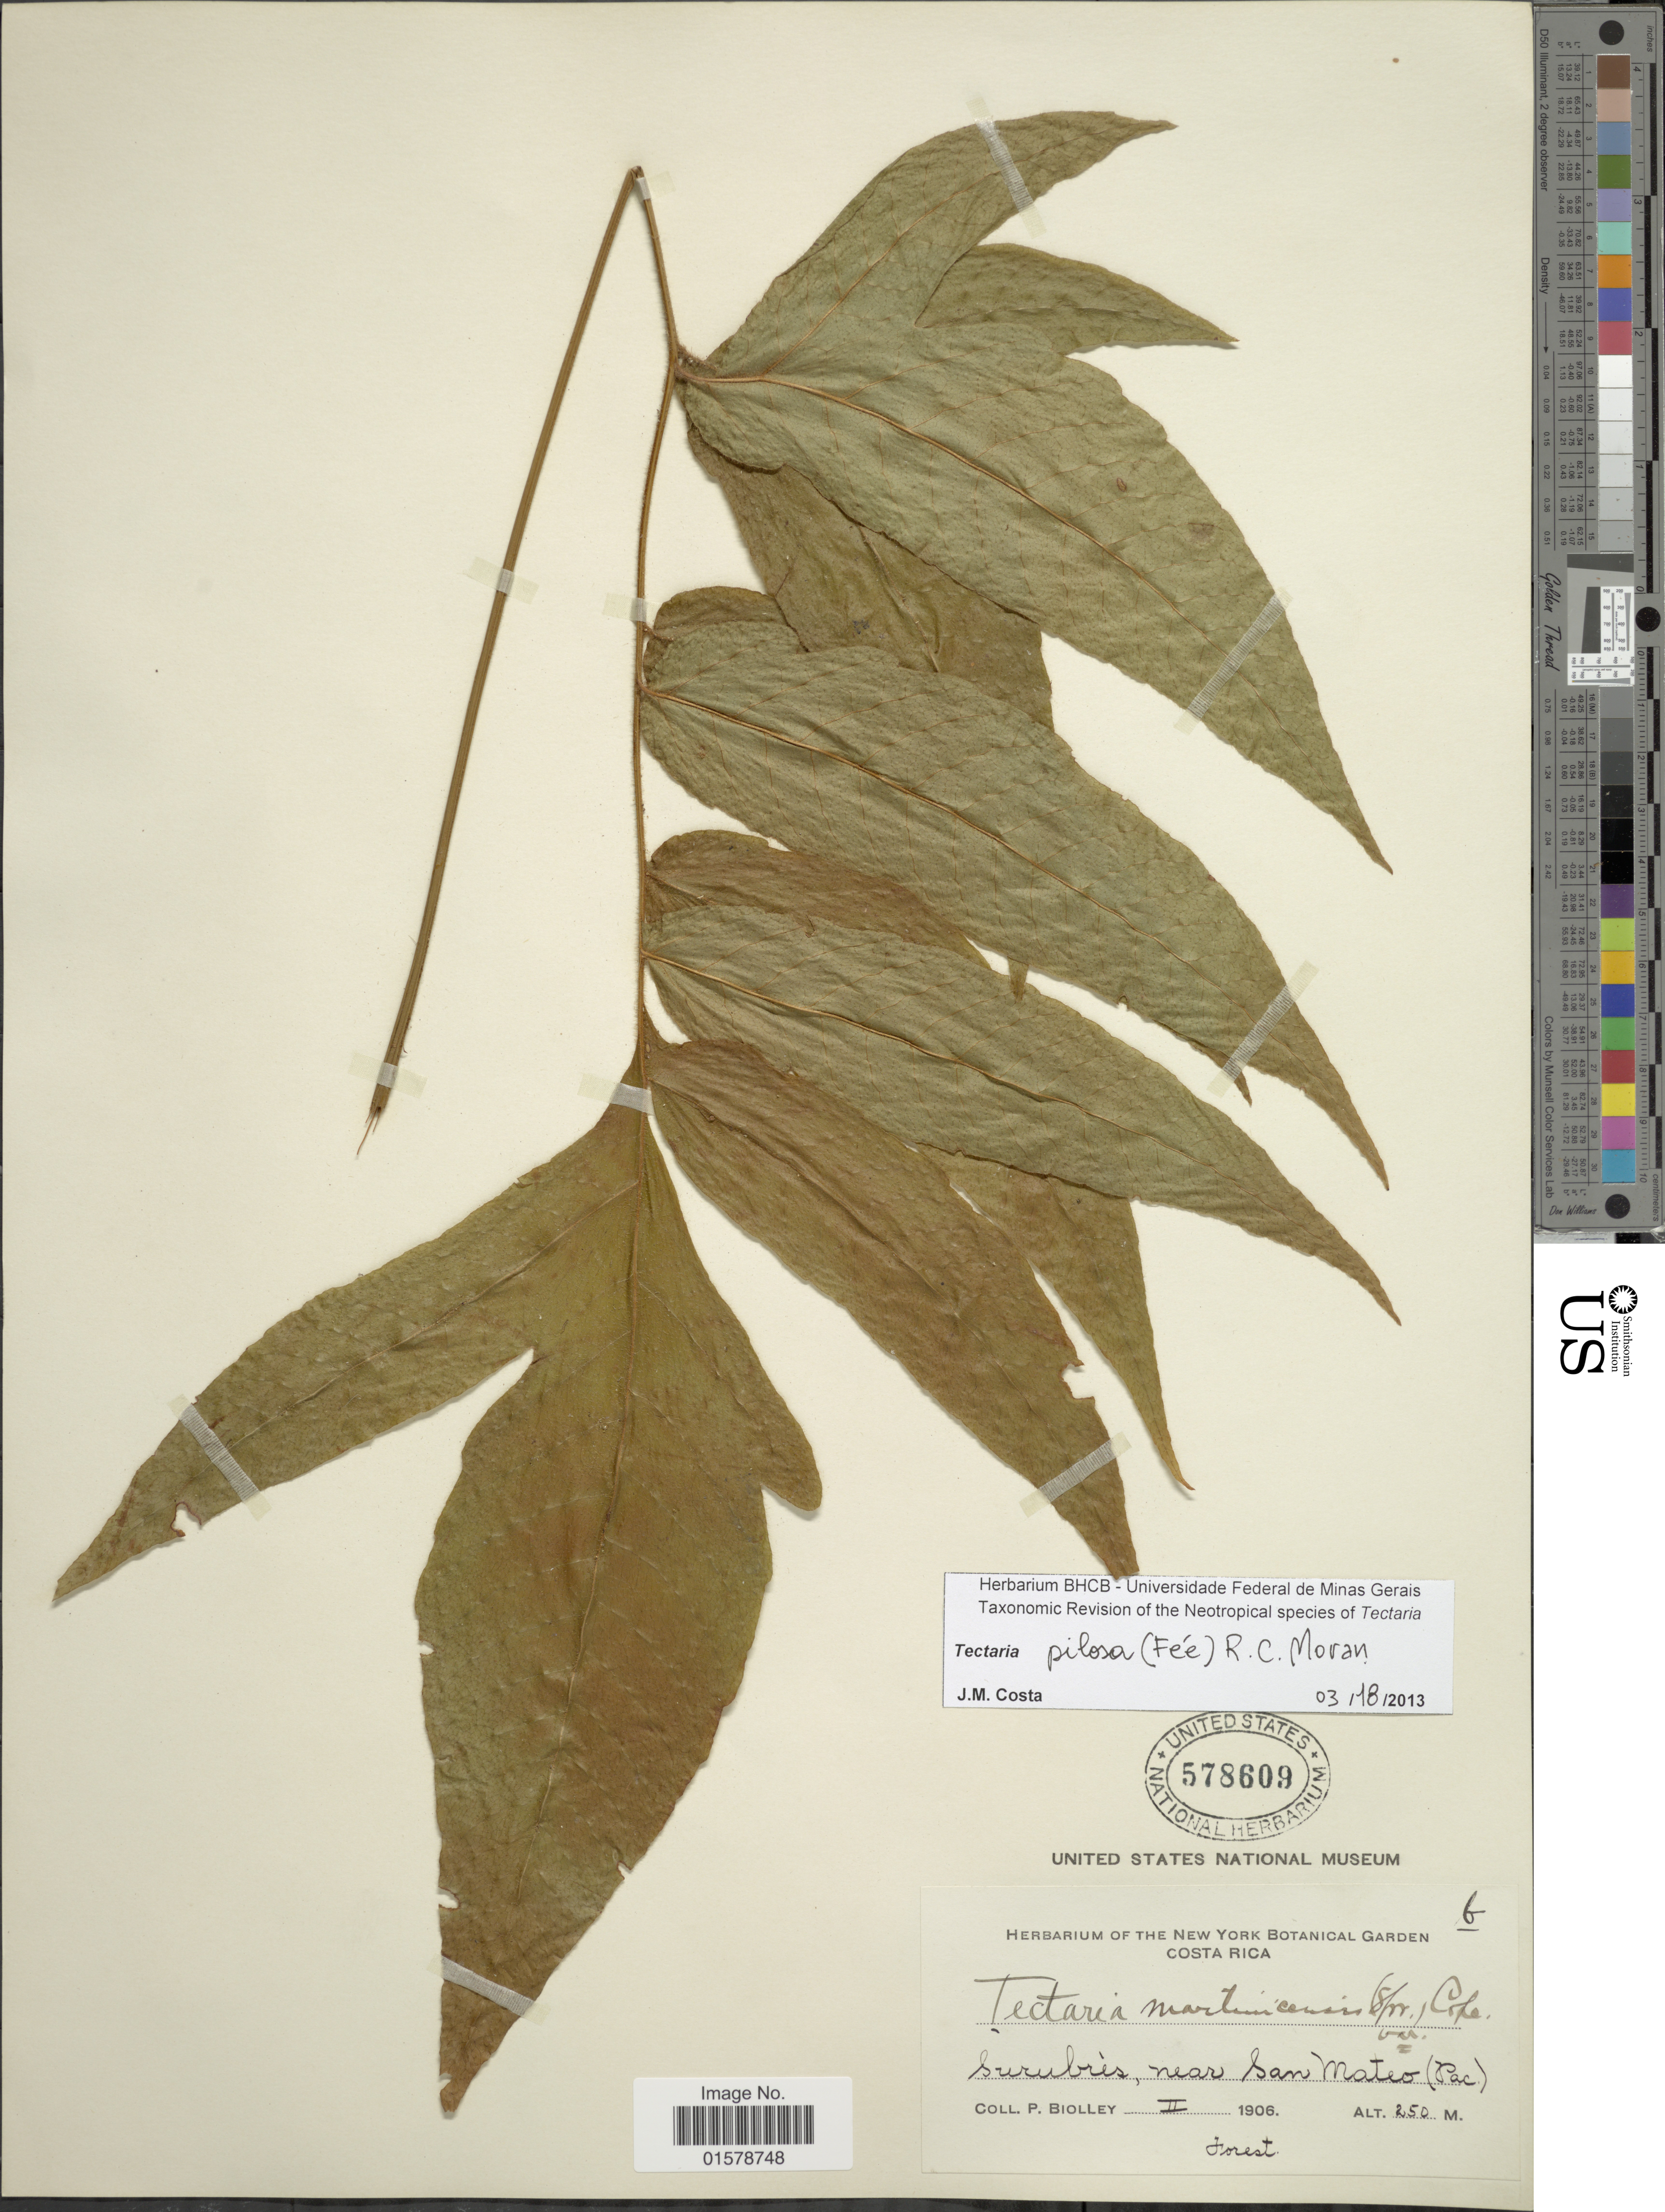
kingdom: Plantae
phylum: Tracheophyta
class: Polypodiopsida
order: Polypodiales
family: Tectariaceae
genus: Tectaria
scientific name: Tectaria pilosa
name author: (Fée) Maxon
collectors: P. Biolley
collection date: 1906-02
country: Costa Rica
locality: Costa rica, Surubres, near San Mateo (Pacif.)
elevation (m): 250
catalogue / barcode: US 578609